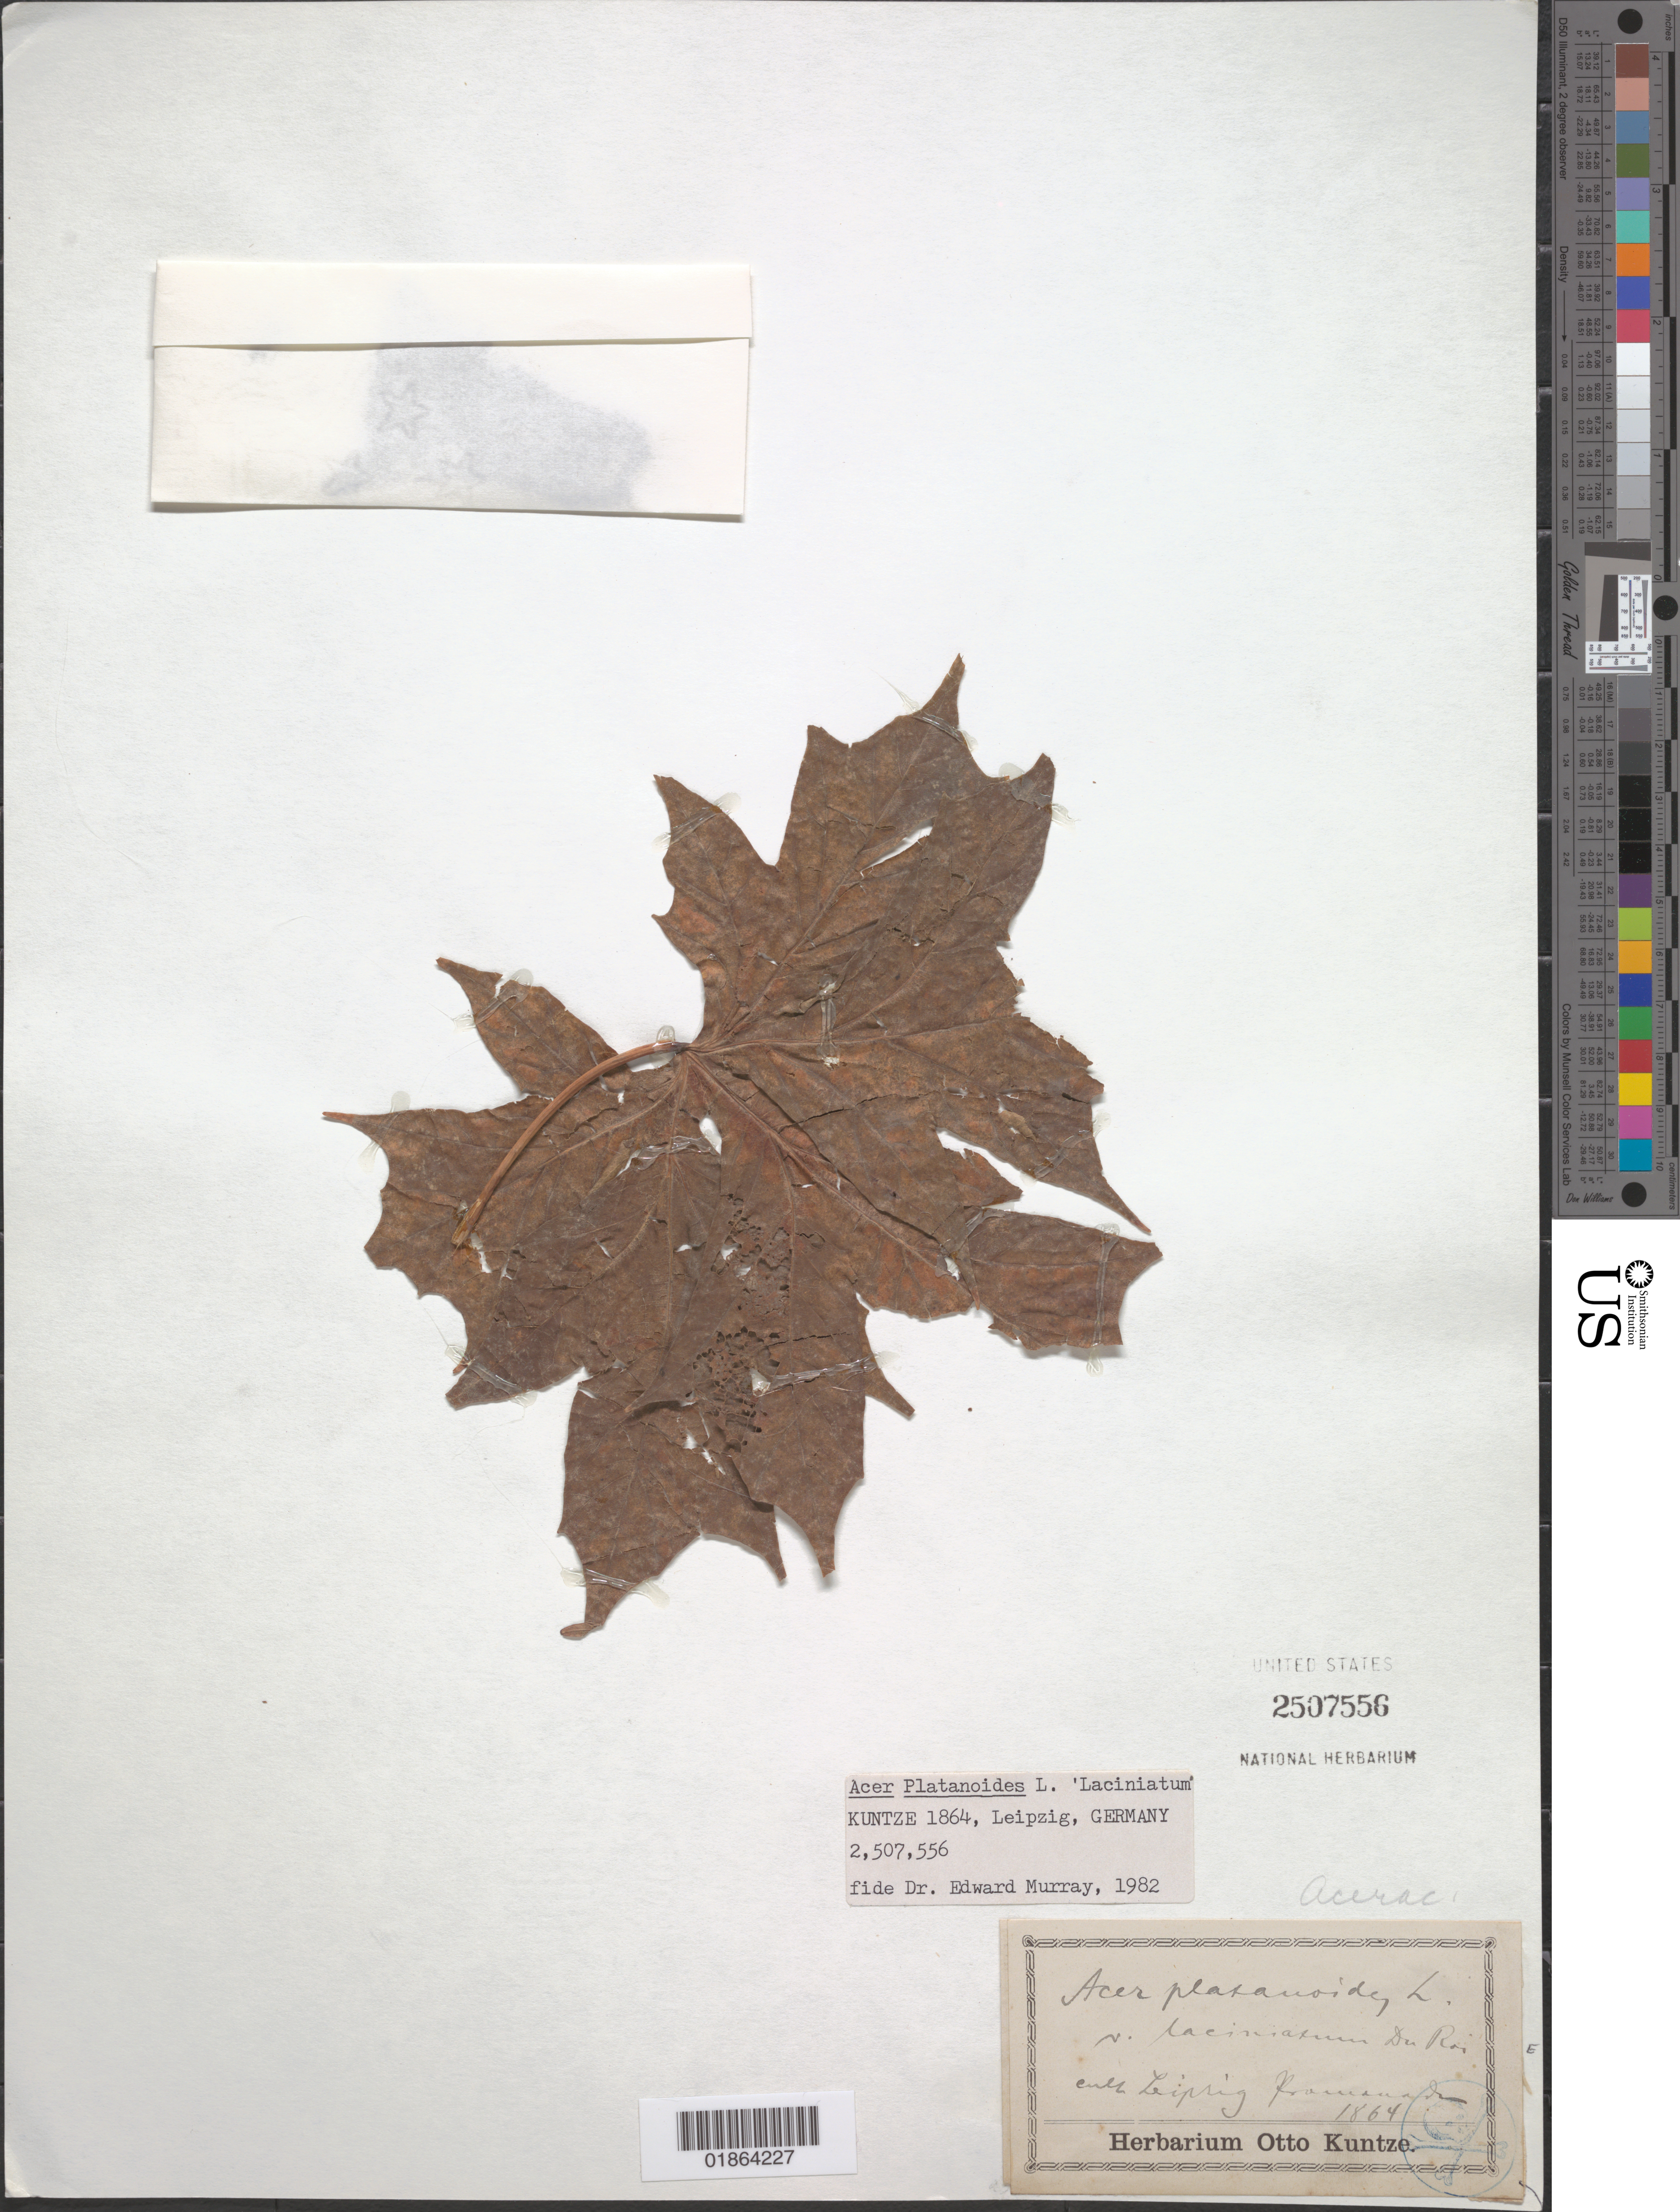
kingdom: Plantae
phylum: Tracheophyta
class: Magnoliopsida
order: Sapindales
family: Sapindaceae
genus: Acer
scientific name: Acer platanoides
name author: L.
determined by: Murray, Edward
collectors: C.E.O. Kuntze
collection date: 1864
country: Germany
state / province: Sachsen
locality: Leipzig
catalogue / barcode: US 2507556